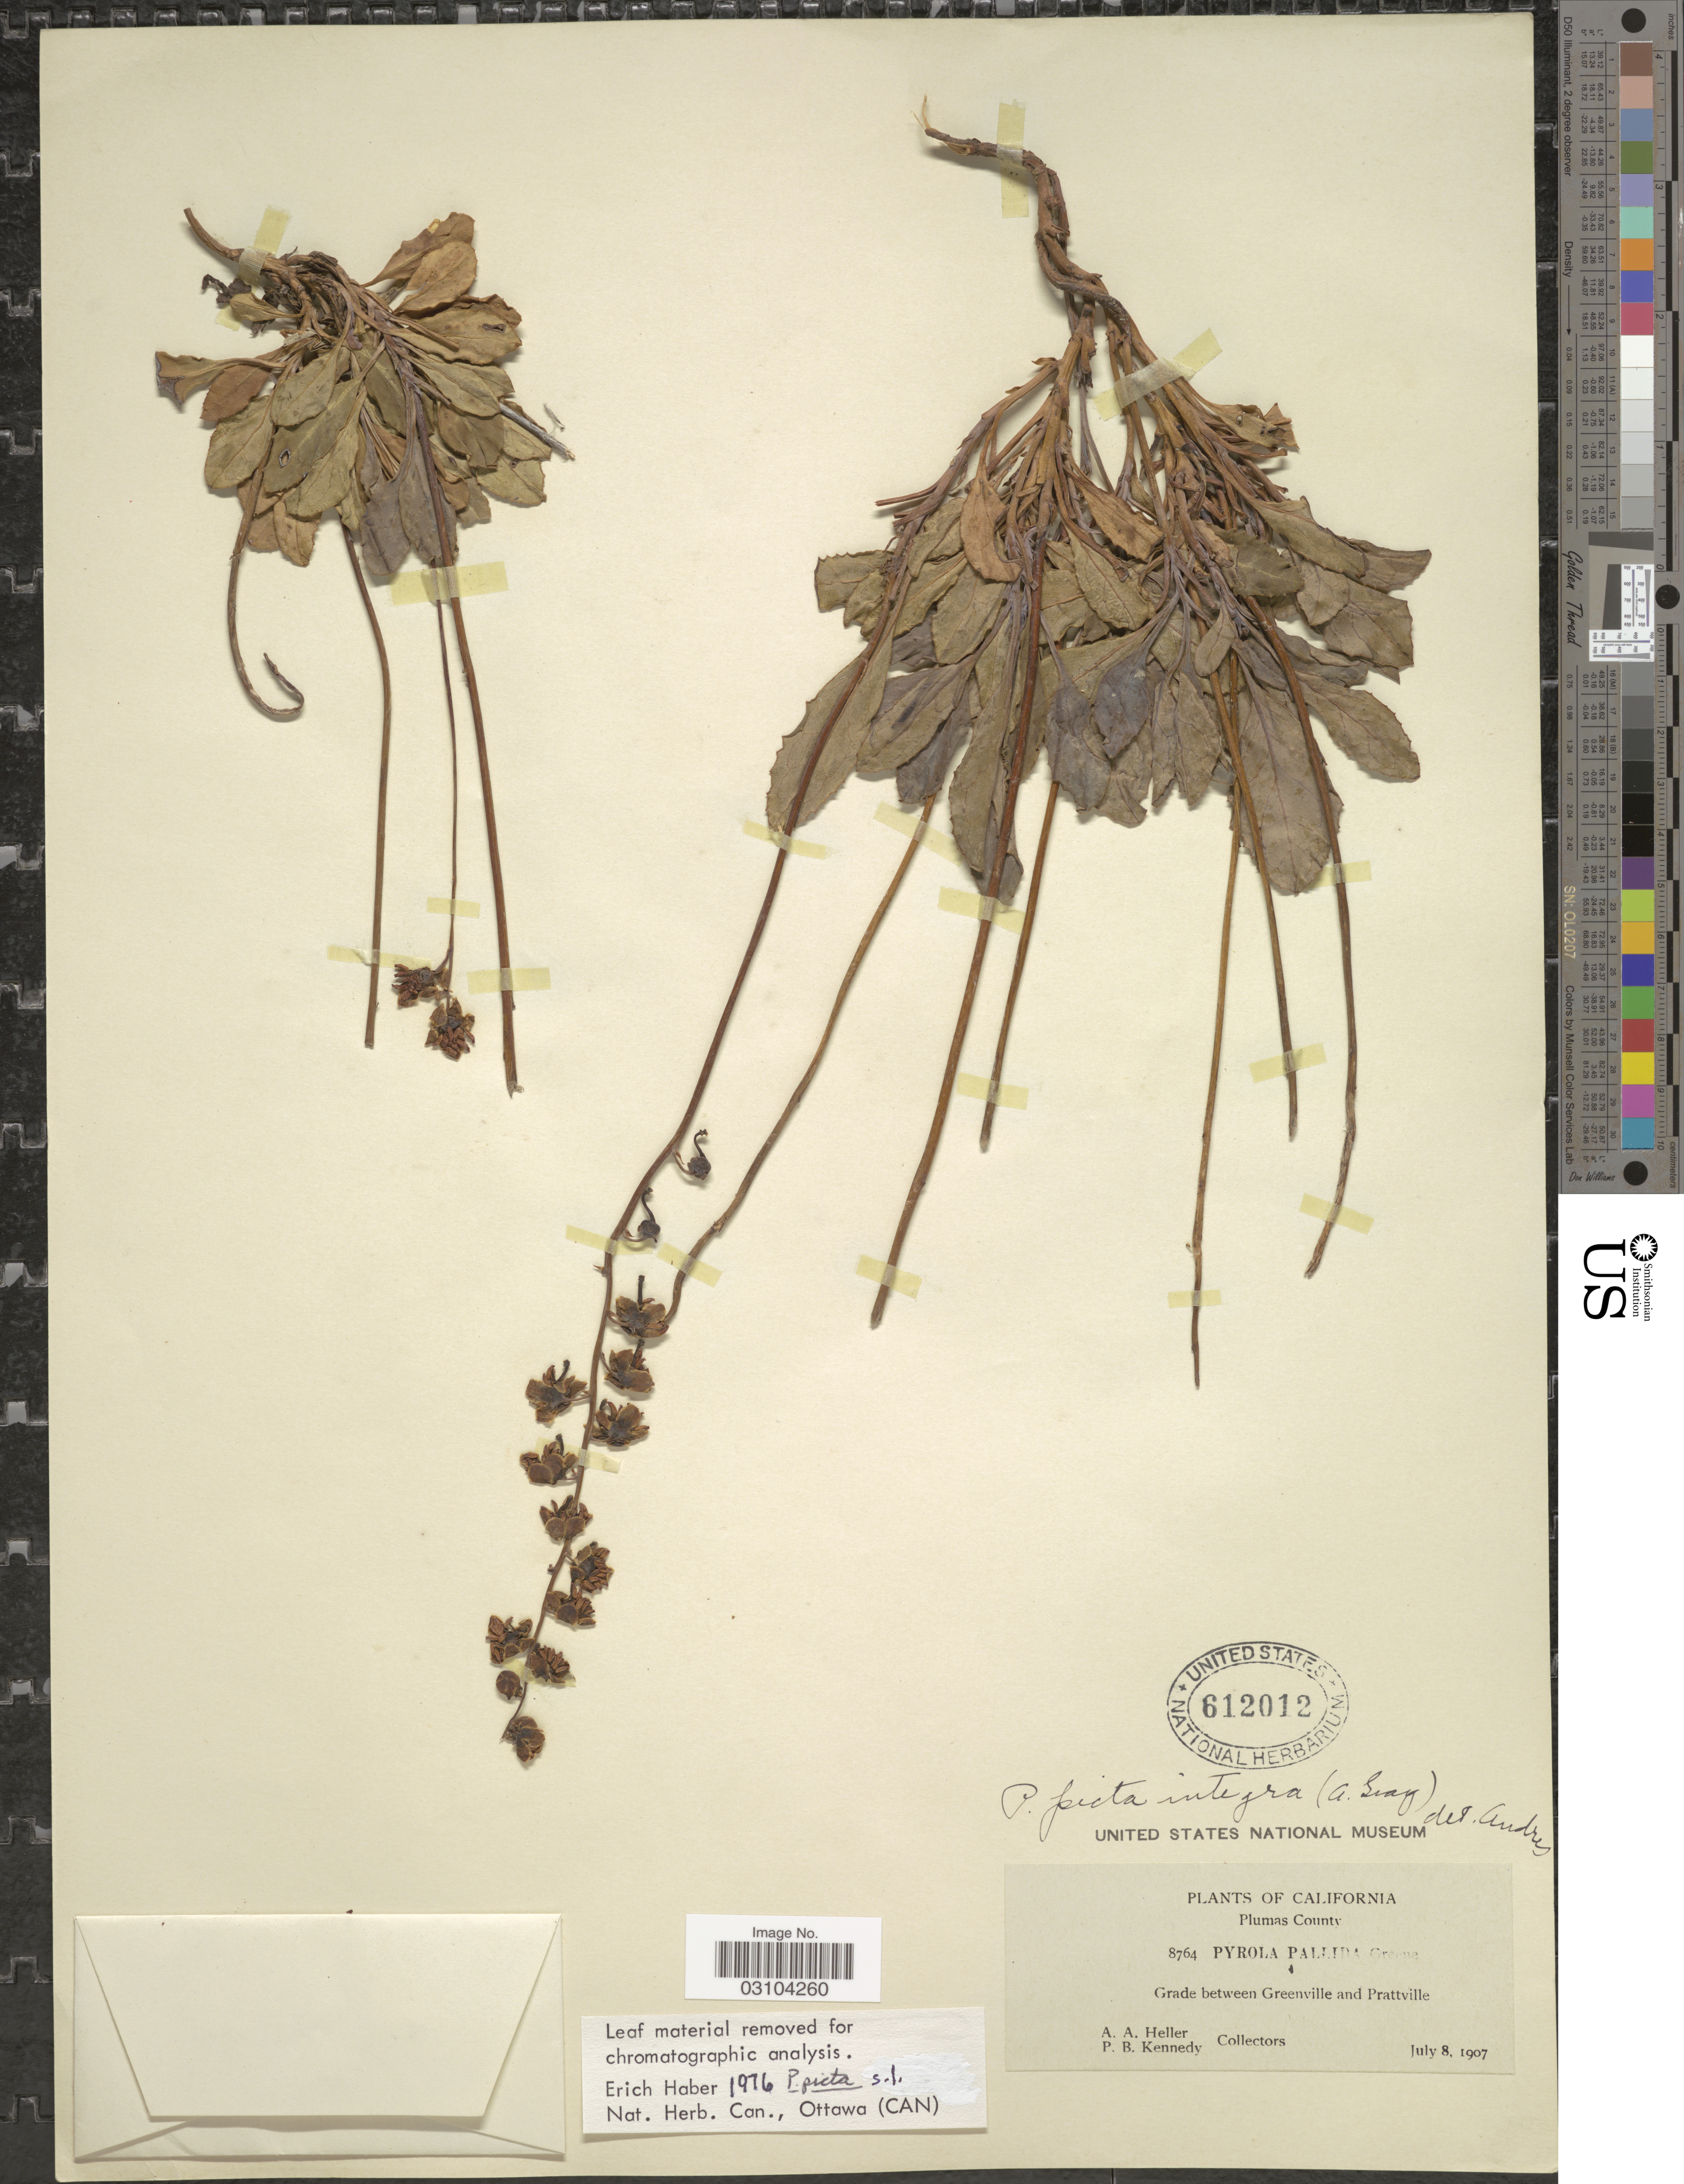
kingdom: Plantae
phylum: Tracheophyta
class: Magnoliopsida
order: Ericales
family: Ericaceae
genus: Pyrola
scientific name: Pyrola picta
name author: Sm. in Rees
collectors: A. A. Heller & P. B. Kennedy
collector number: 8764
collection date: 1907-07-08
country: United States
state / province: California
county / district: Plumas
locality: Plumas County, Grade between Greenville and Prattville.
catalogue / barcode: US 612012